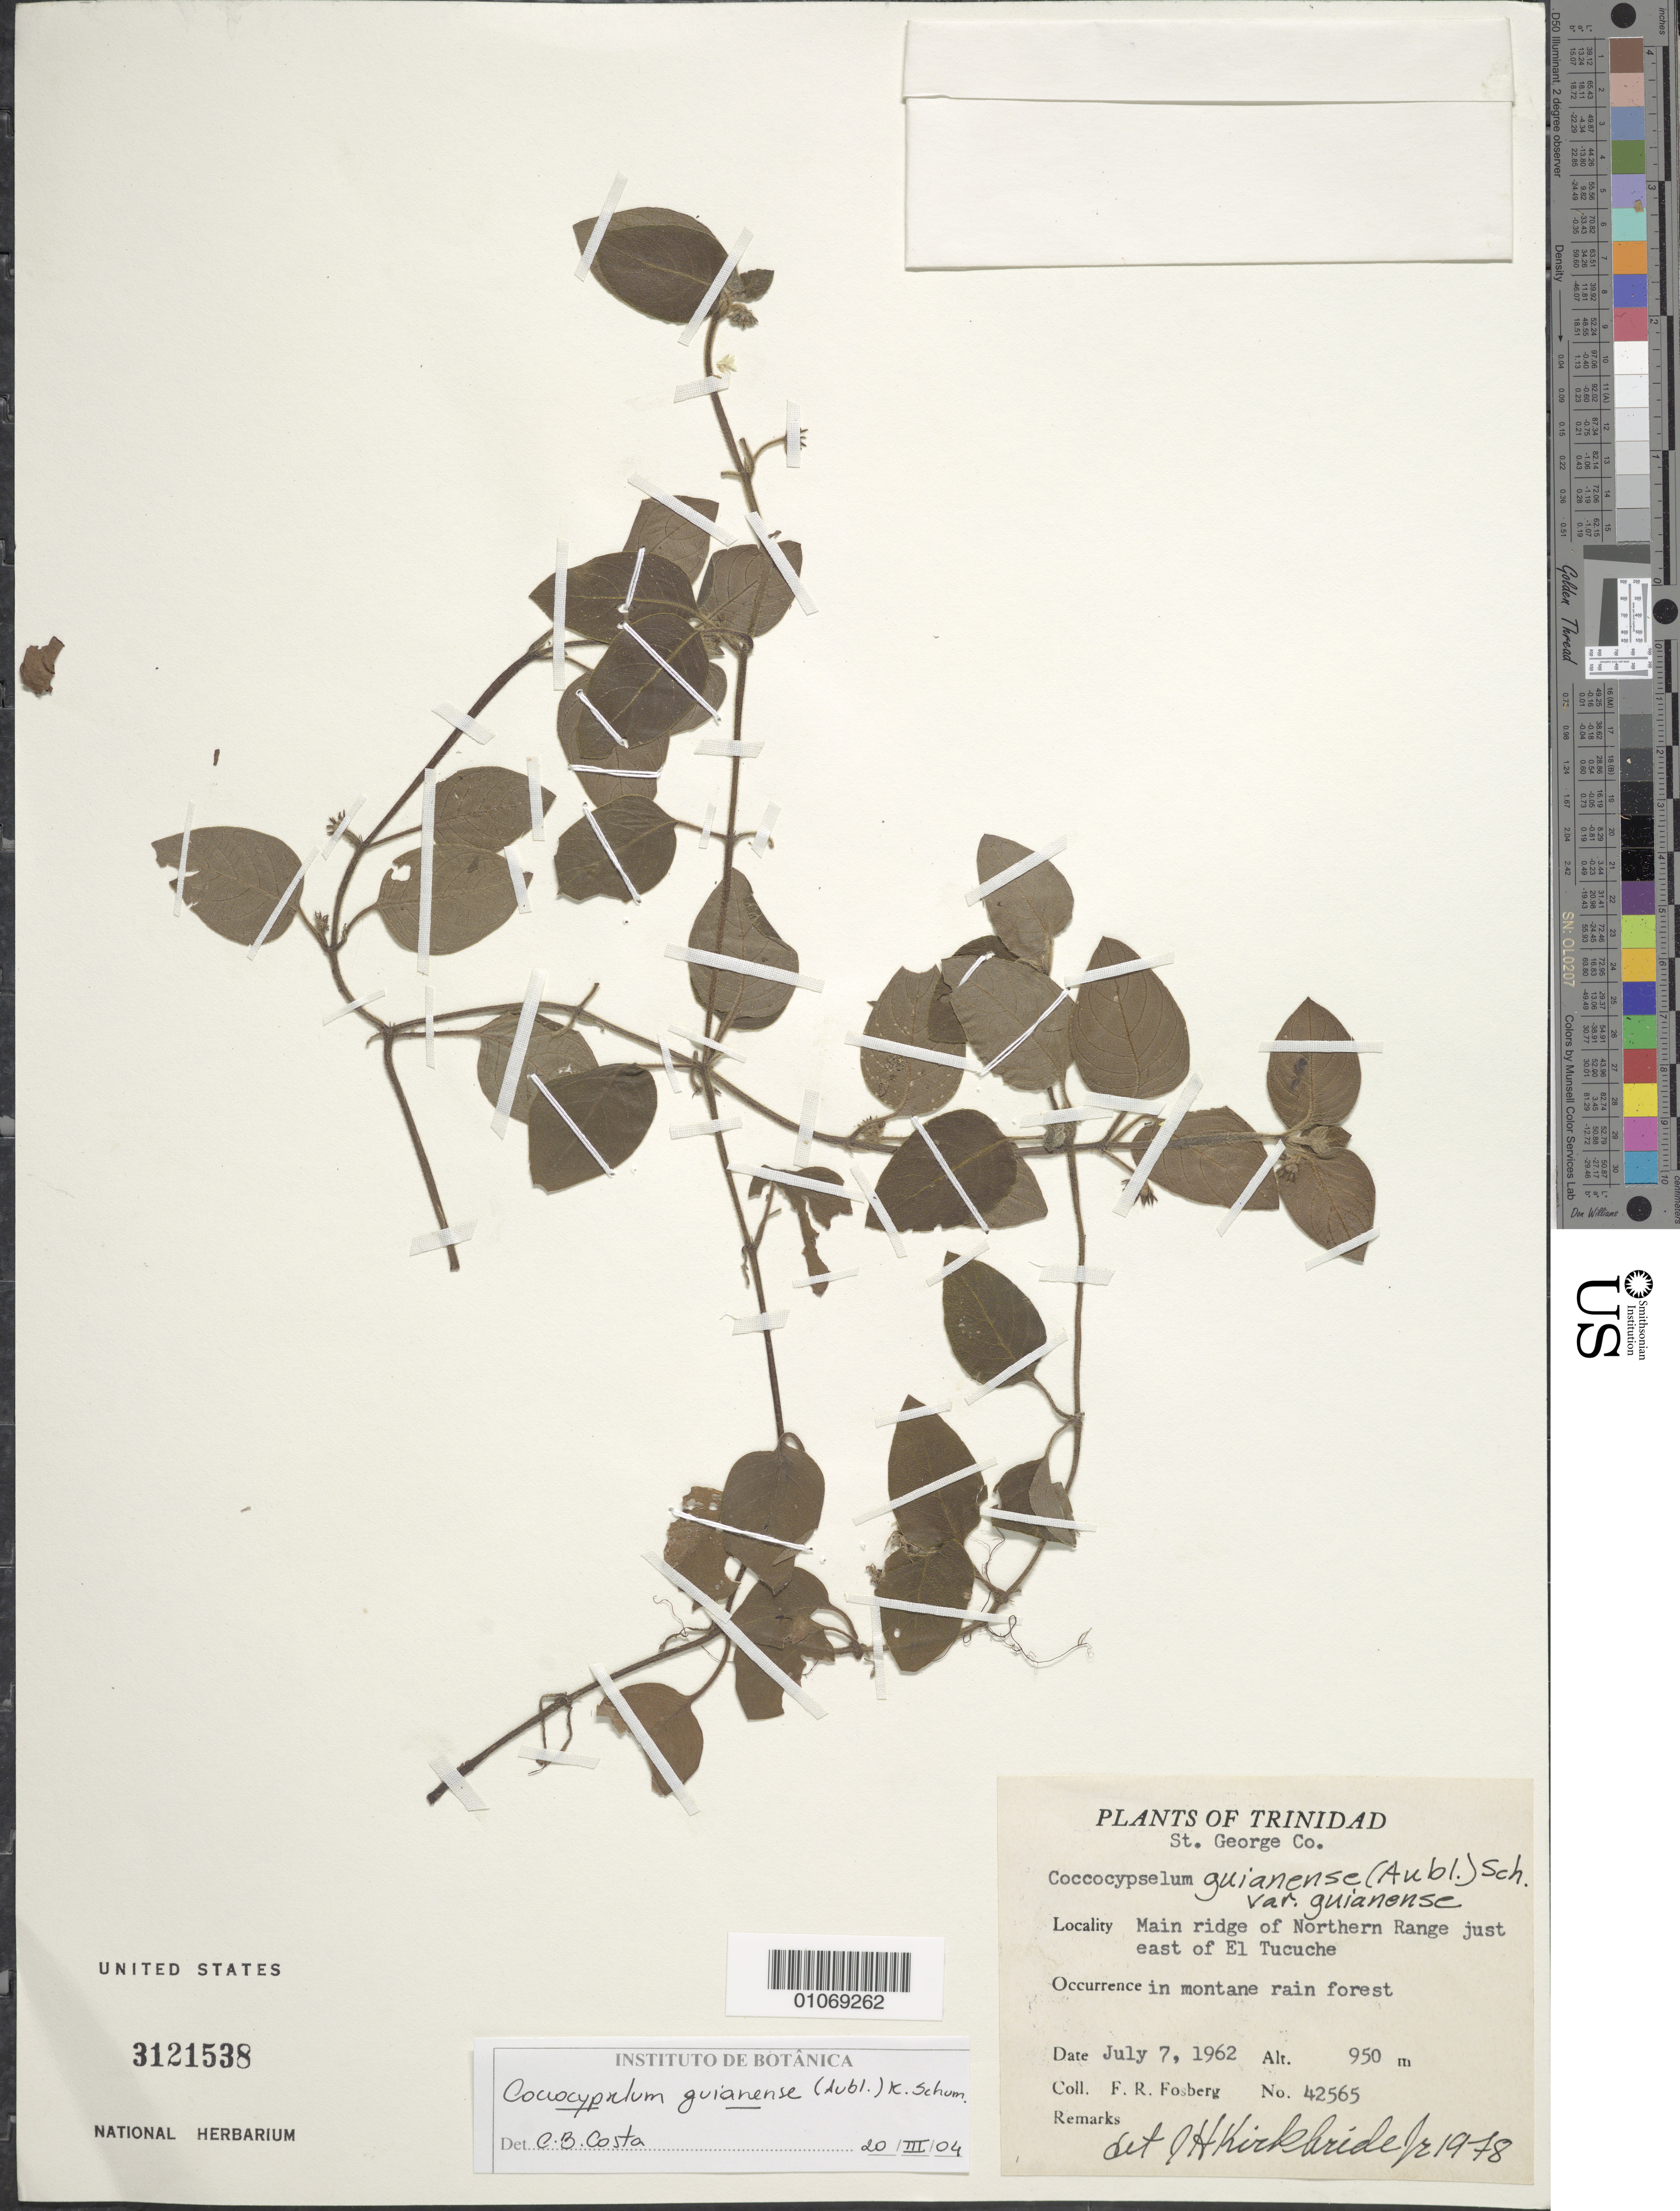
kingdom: Plantae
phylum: Tracheophyta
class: Magnoliopsida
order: Gentianales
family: Rubiaceae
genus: Coccocypselum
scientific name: Coccocypselum guianense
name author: (Aubl.) K. Schum.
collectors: F. R. Fosberg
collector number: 42565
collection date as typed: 07 Jul 1962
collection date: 1962-07-07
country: Trinidad and Tobago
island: Trinidad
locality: St. George Co. Main ridge of Northern Range just east of El Tucuche, in montane rain forest.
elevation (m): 950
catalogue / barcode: US 3121538